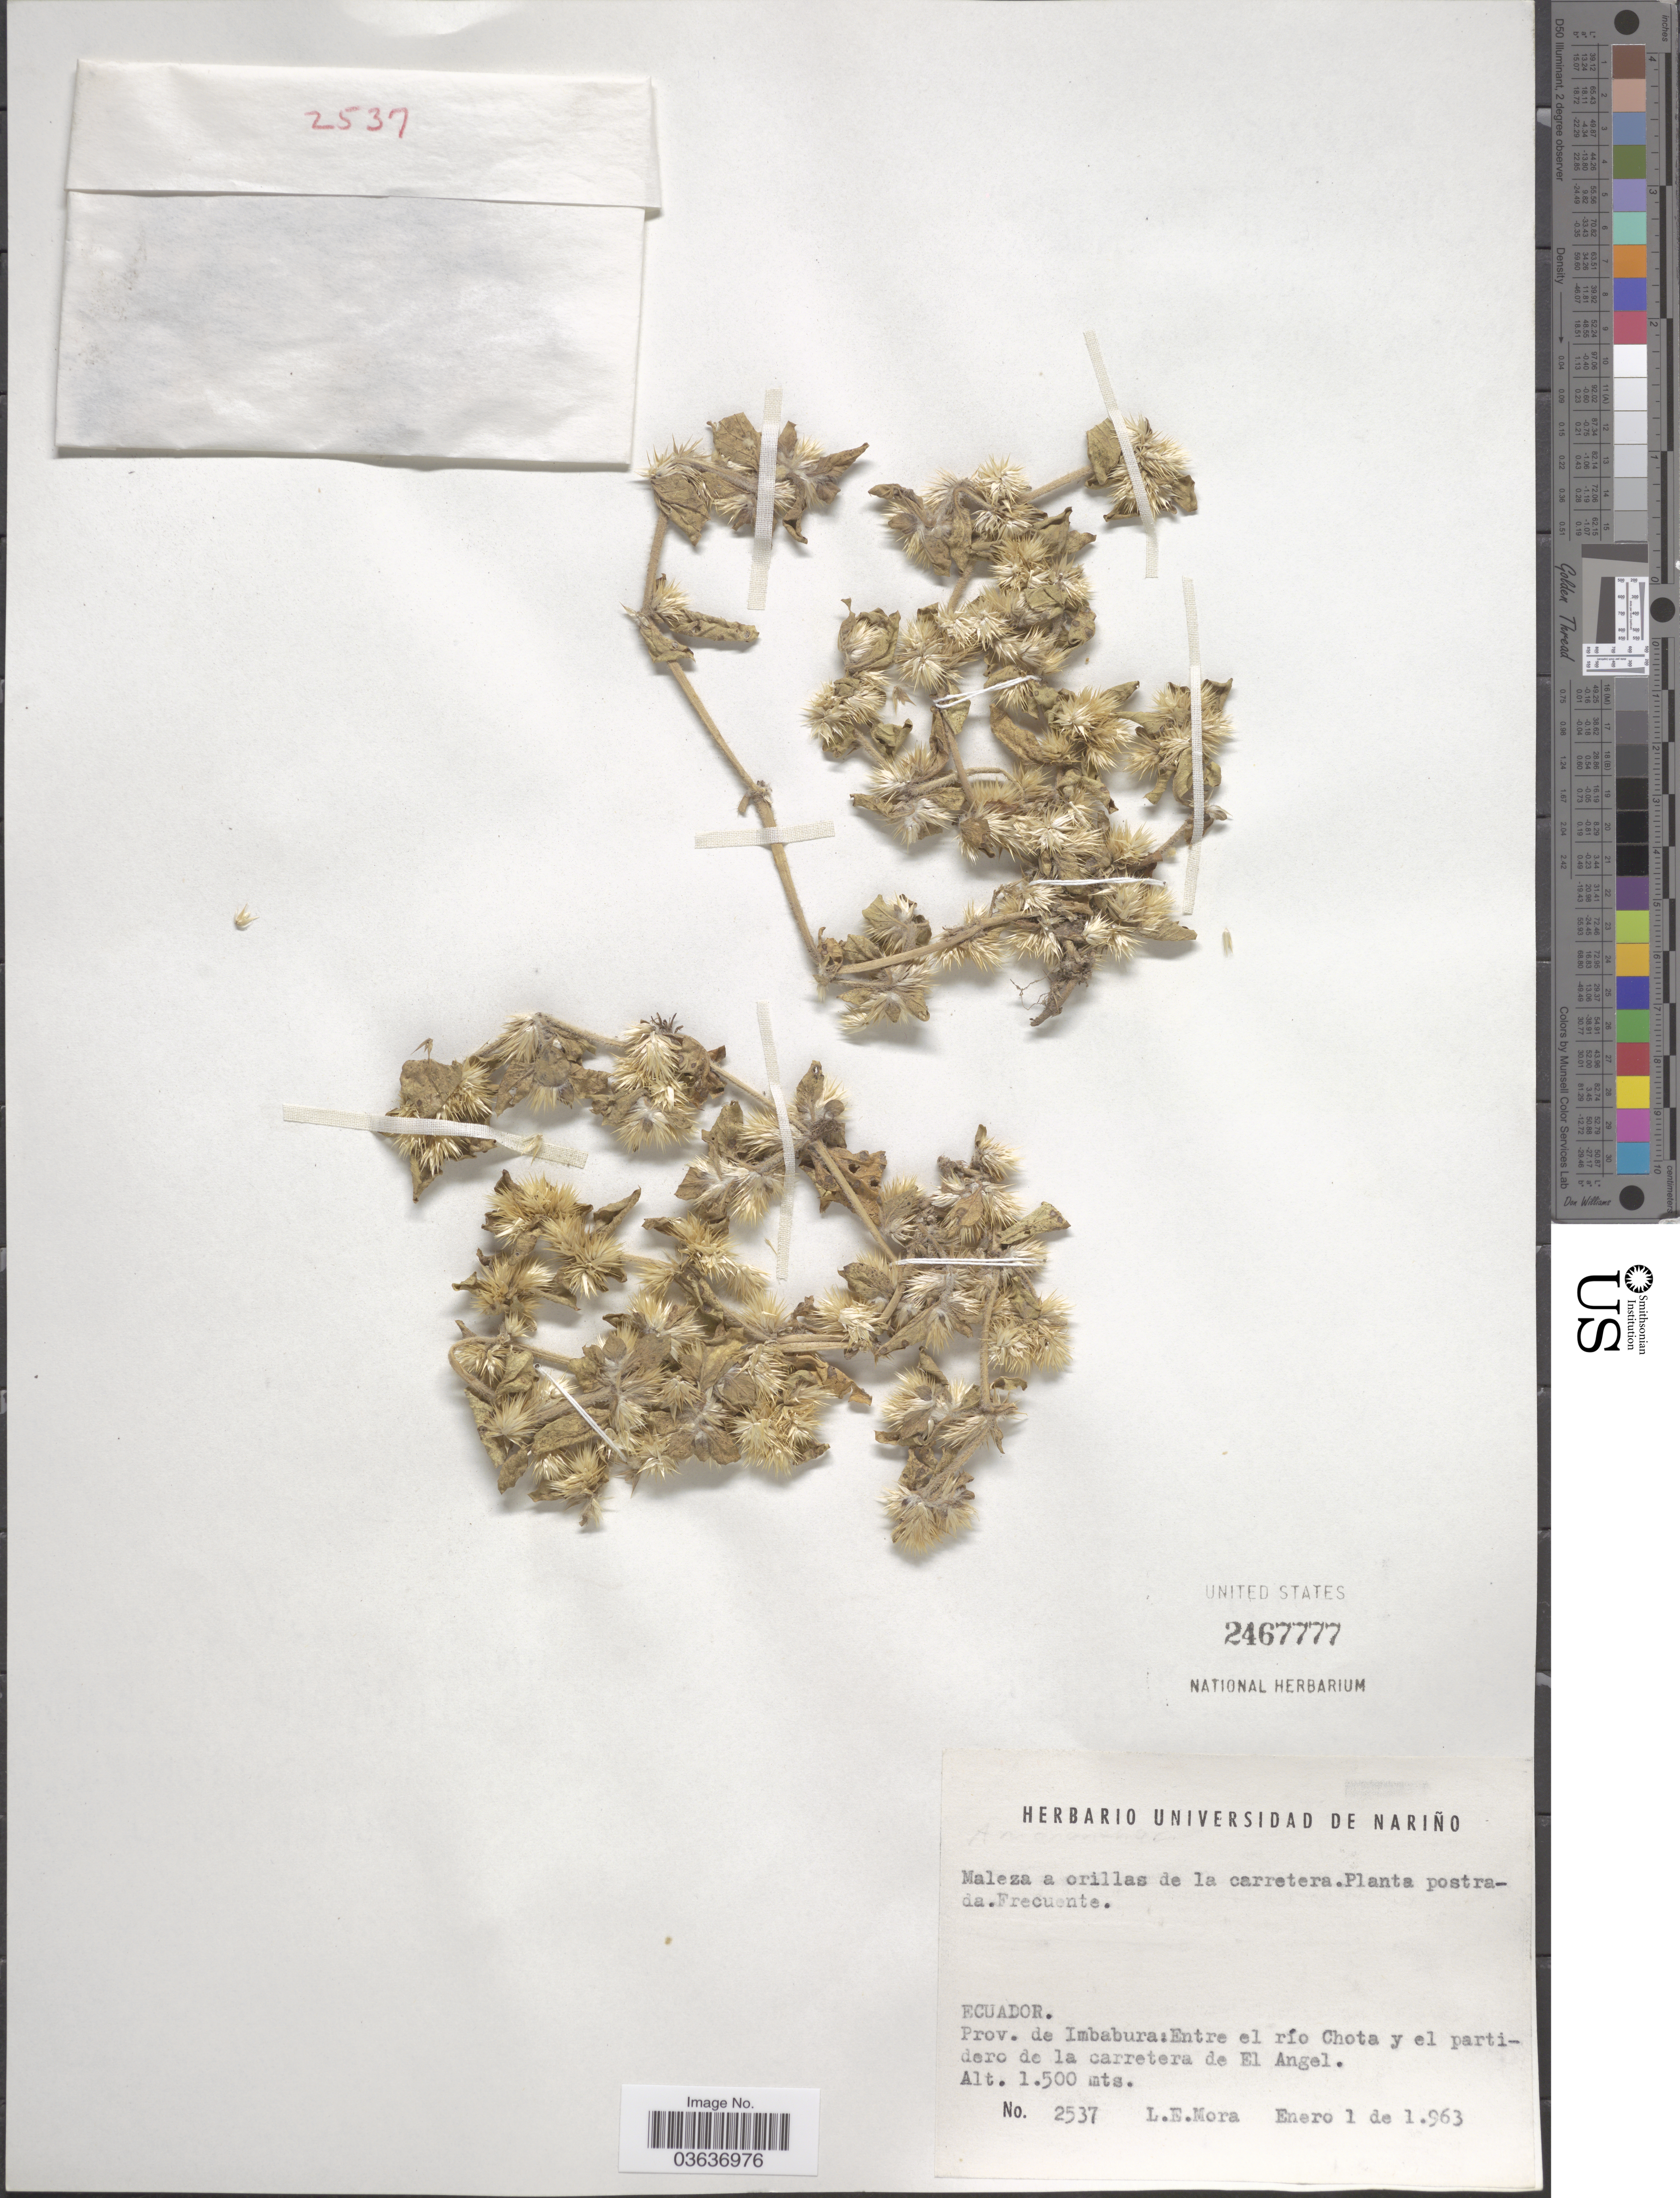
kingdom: Plantae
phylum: Tracheophyta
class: Magnoliopsida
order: Caryophyllales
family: Amaranthaceae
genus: Alternanthera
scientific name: Alternanthera sp.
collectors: L. Mora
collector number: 2537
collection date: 1963-01-01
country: Ecuador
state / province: Imbabura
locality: Entre el río Chota y el partidero de la carretera de El Angel.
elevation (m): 1500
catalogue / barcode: US 2467777